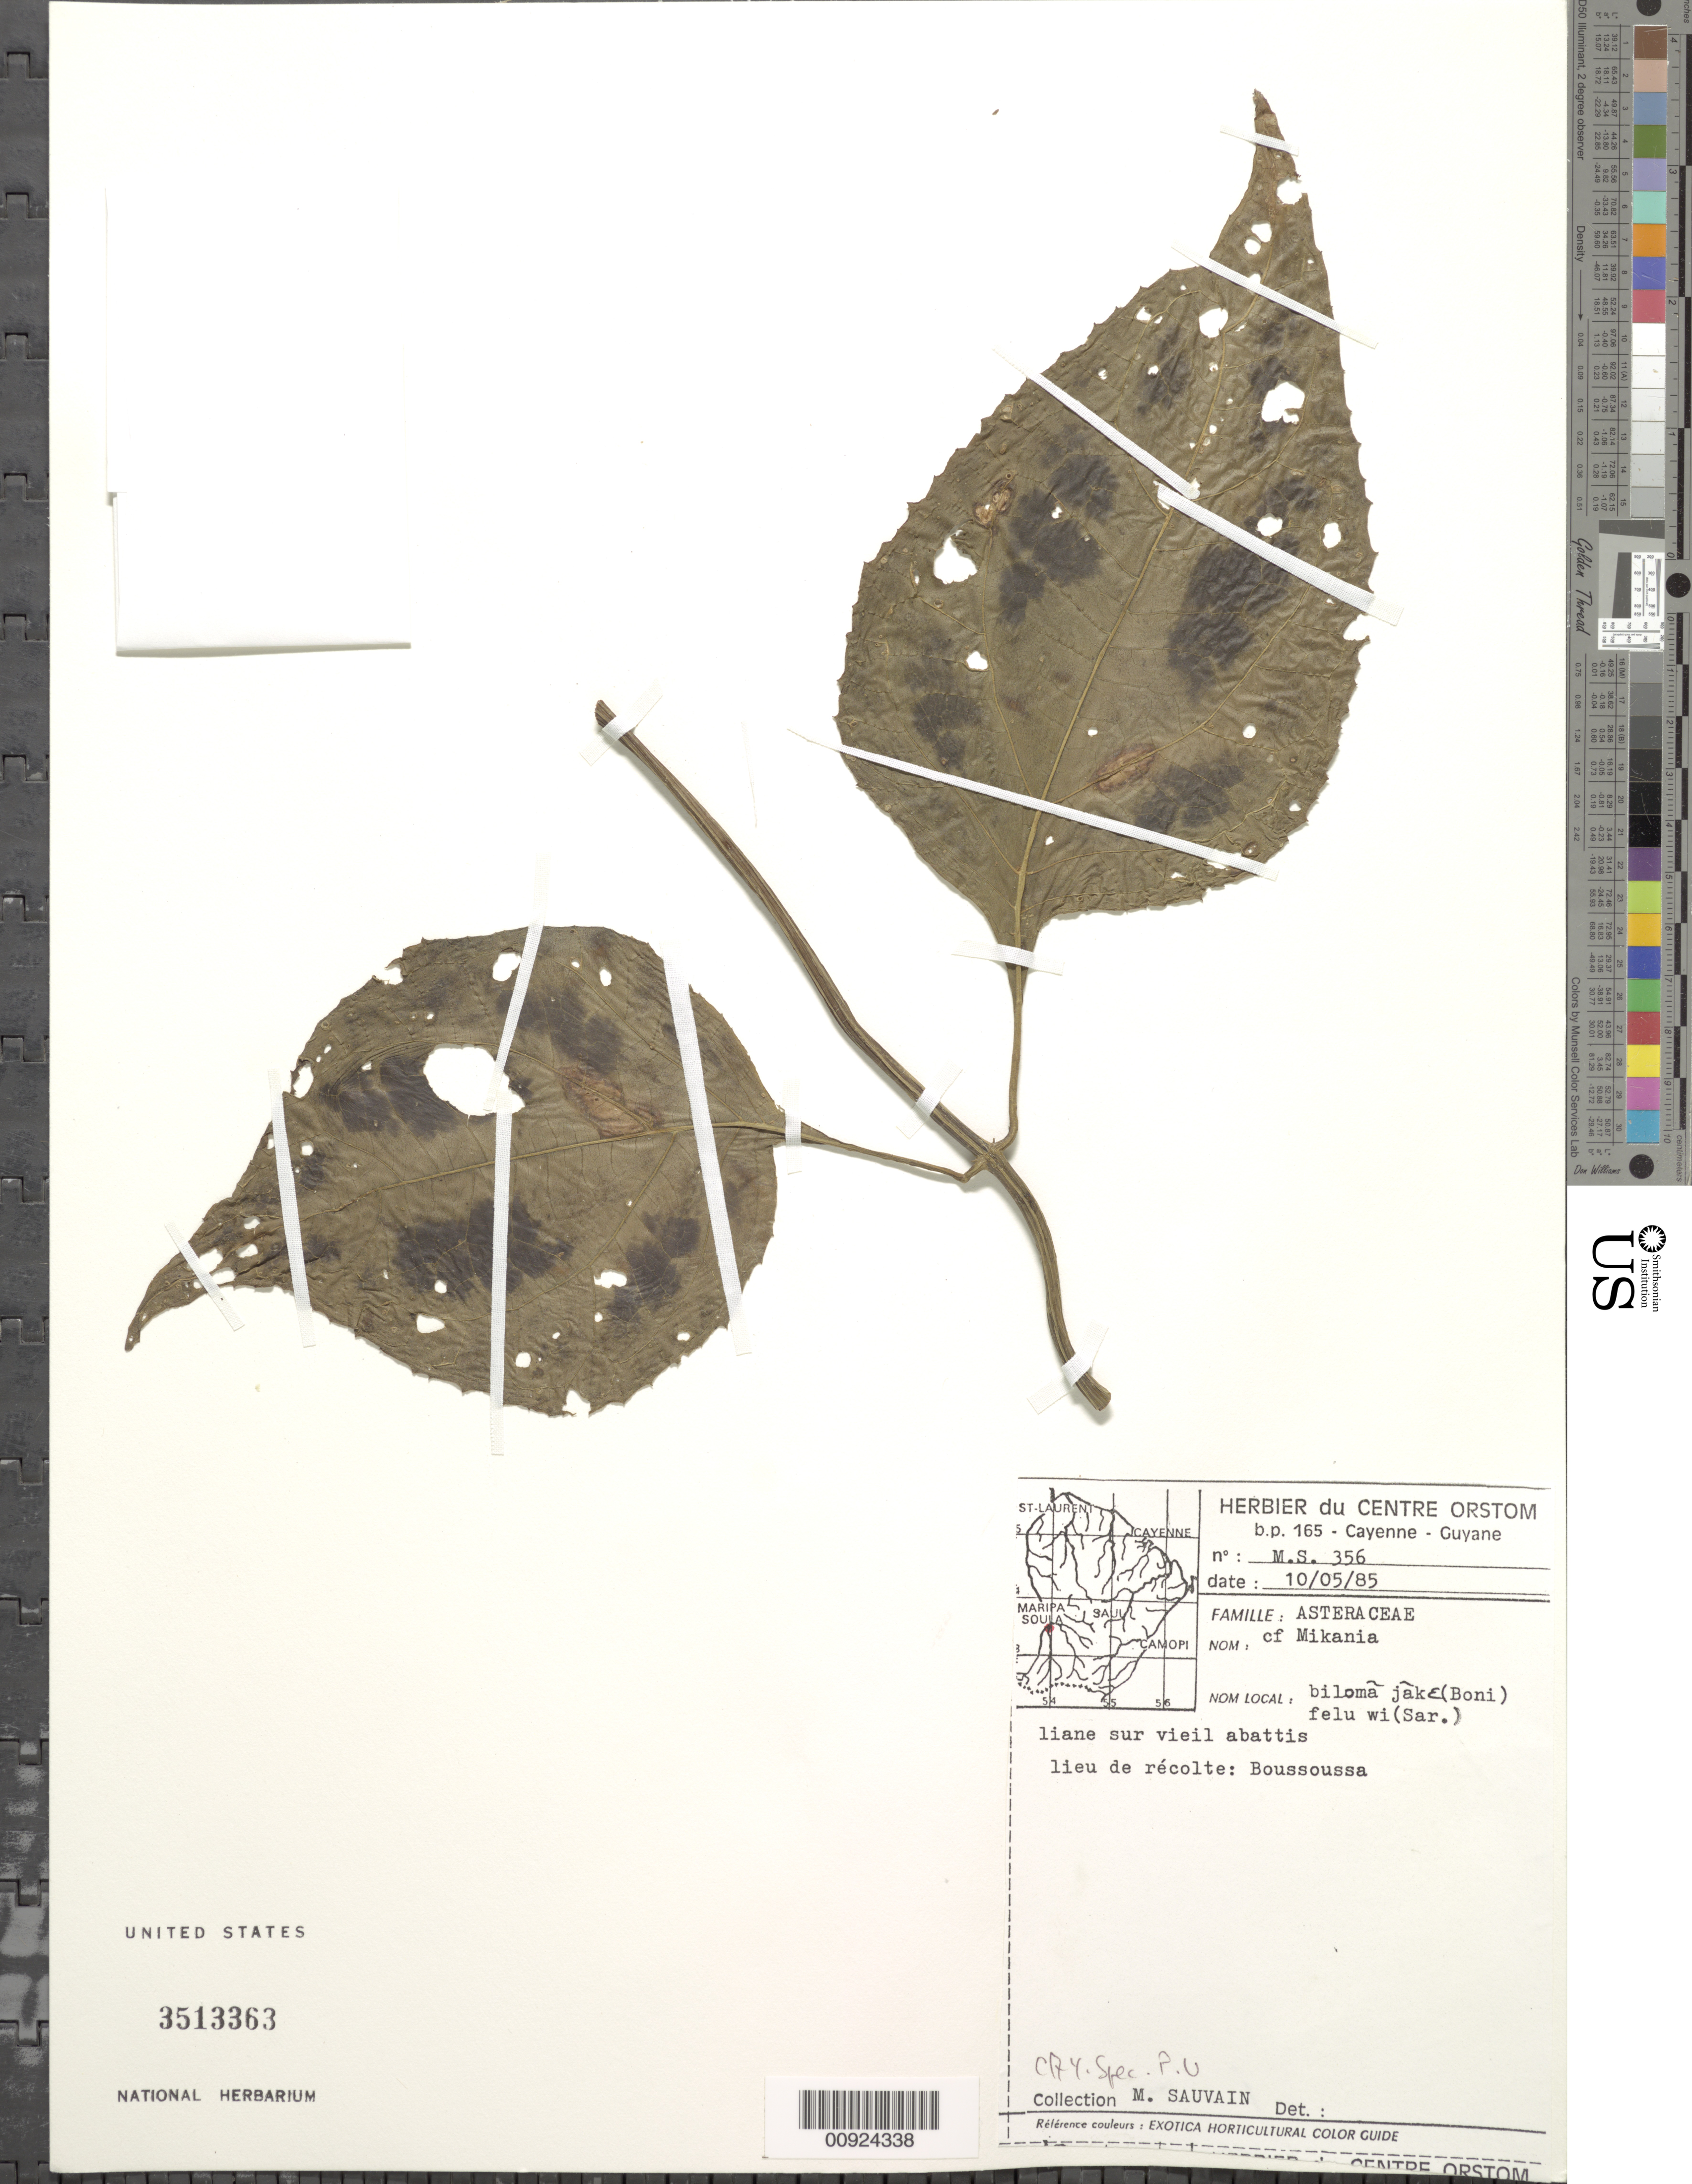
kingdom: Plantae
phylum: Tracheophyta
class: Magnoliopsida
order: Asterales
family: Asteraceae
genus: Mikania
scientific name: Mikania sp.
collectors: M. Sauvain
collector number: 356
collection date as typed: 10-May-85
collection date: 1985-05-10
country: French Guiana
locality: Maripa Soula, Bas-Oyapock; Boussoussa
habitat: Sur viel abattis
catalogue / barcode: US 3513363